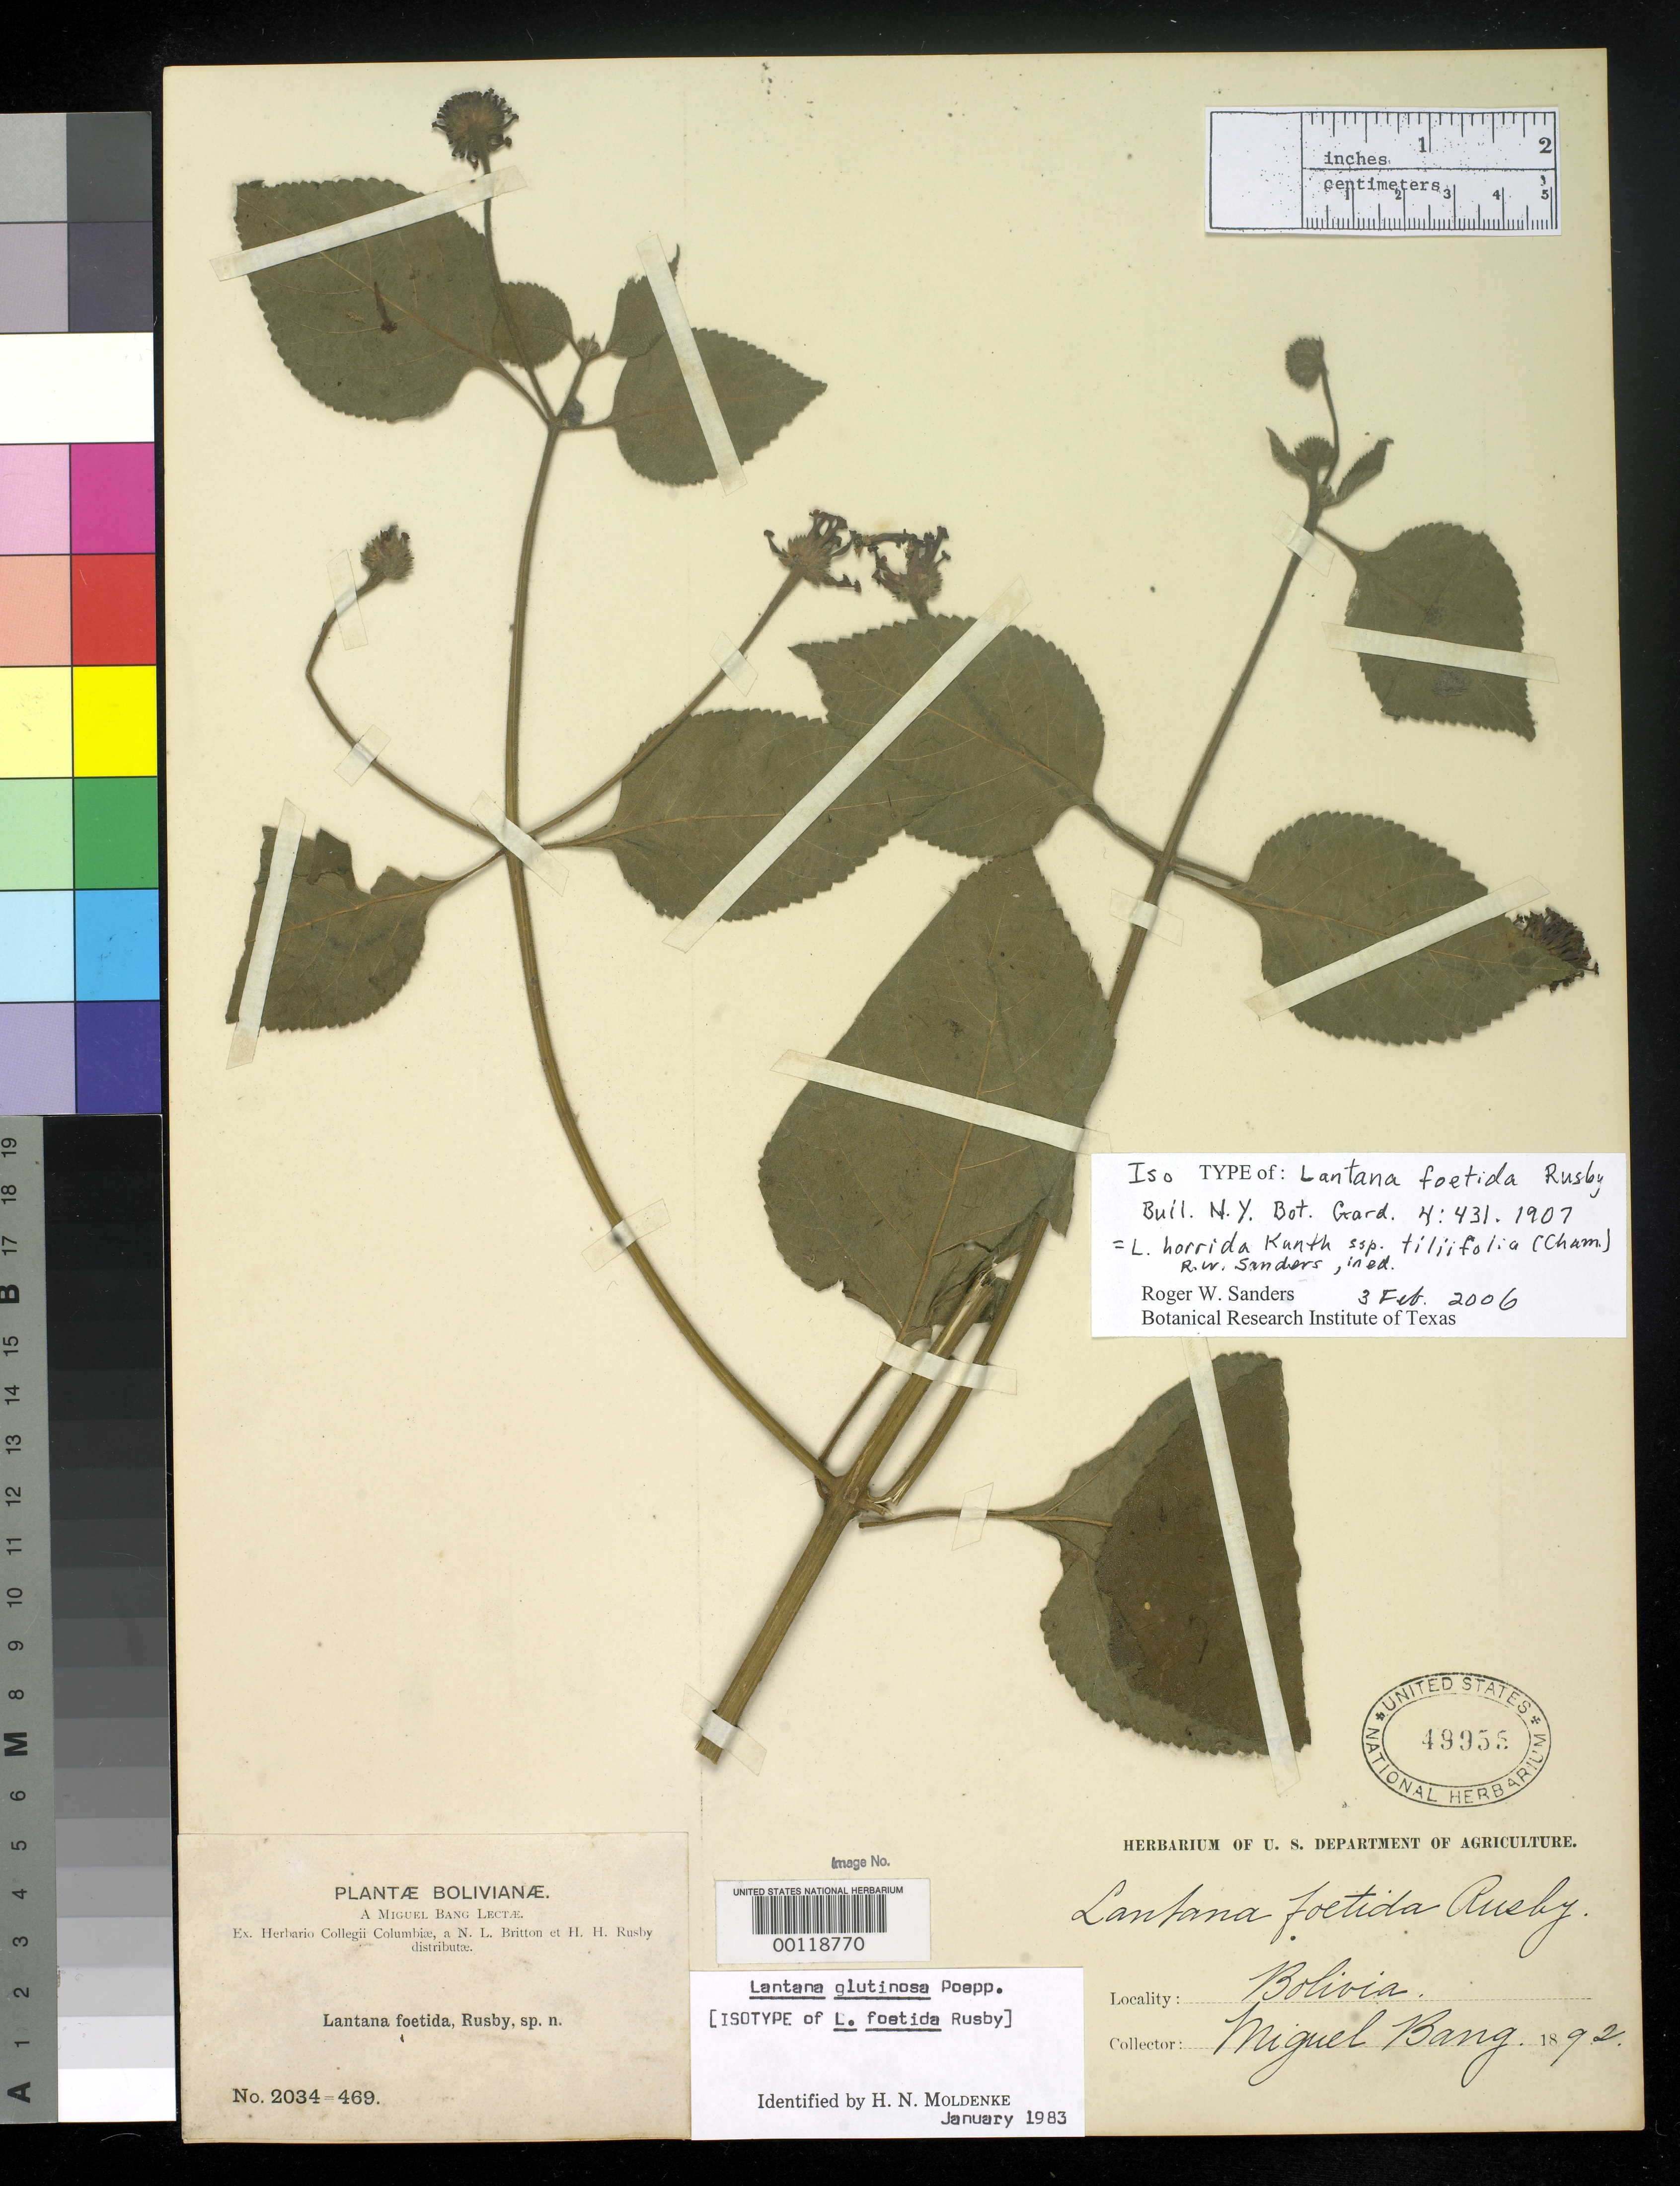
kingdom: Plantae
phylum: Tracheophyta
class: Magnoliopsida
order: Lamiales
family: Verbenaceae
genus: Lantana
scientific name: Lantana foetida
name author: Rusby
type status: Isotype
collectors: M. Bang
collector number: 2034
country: Bolivia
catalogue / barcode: US 49955